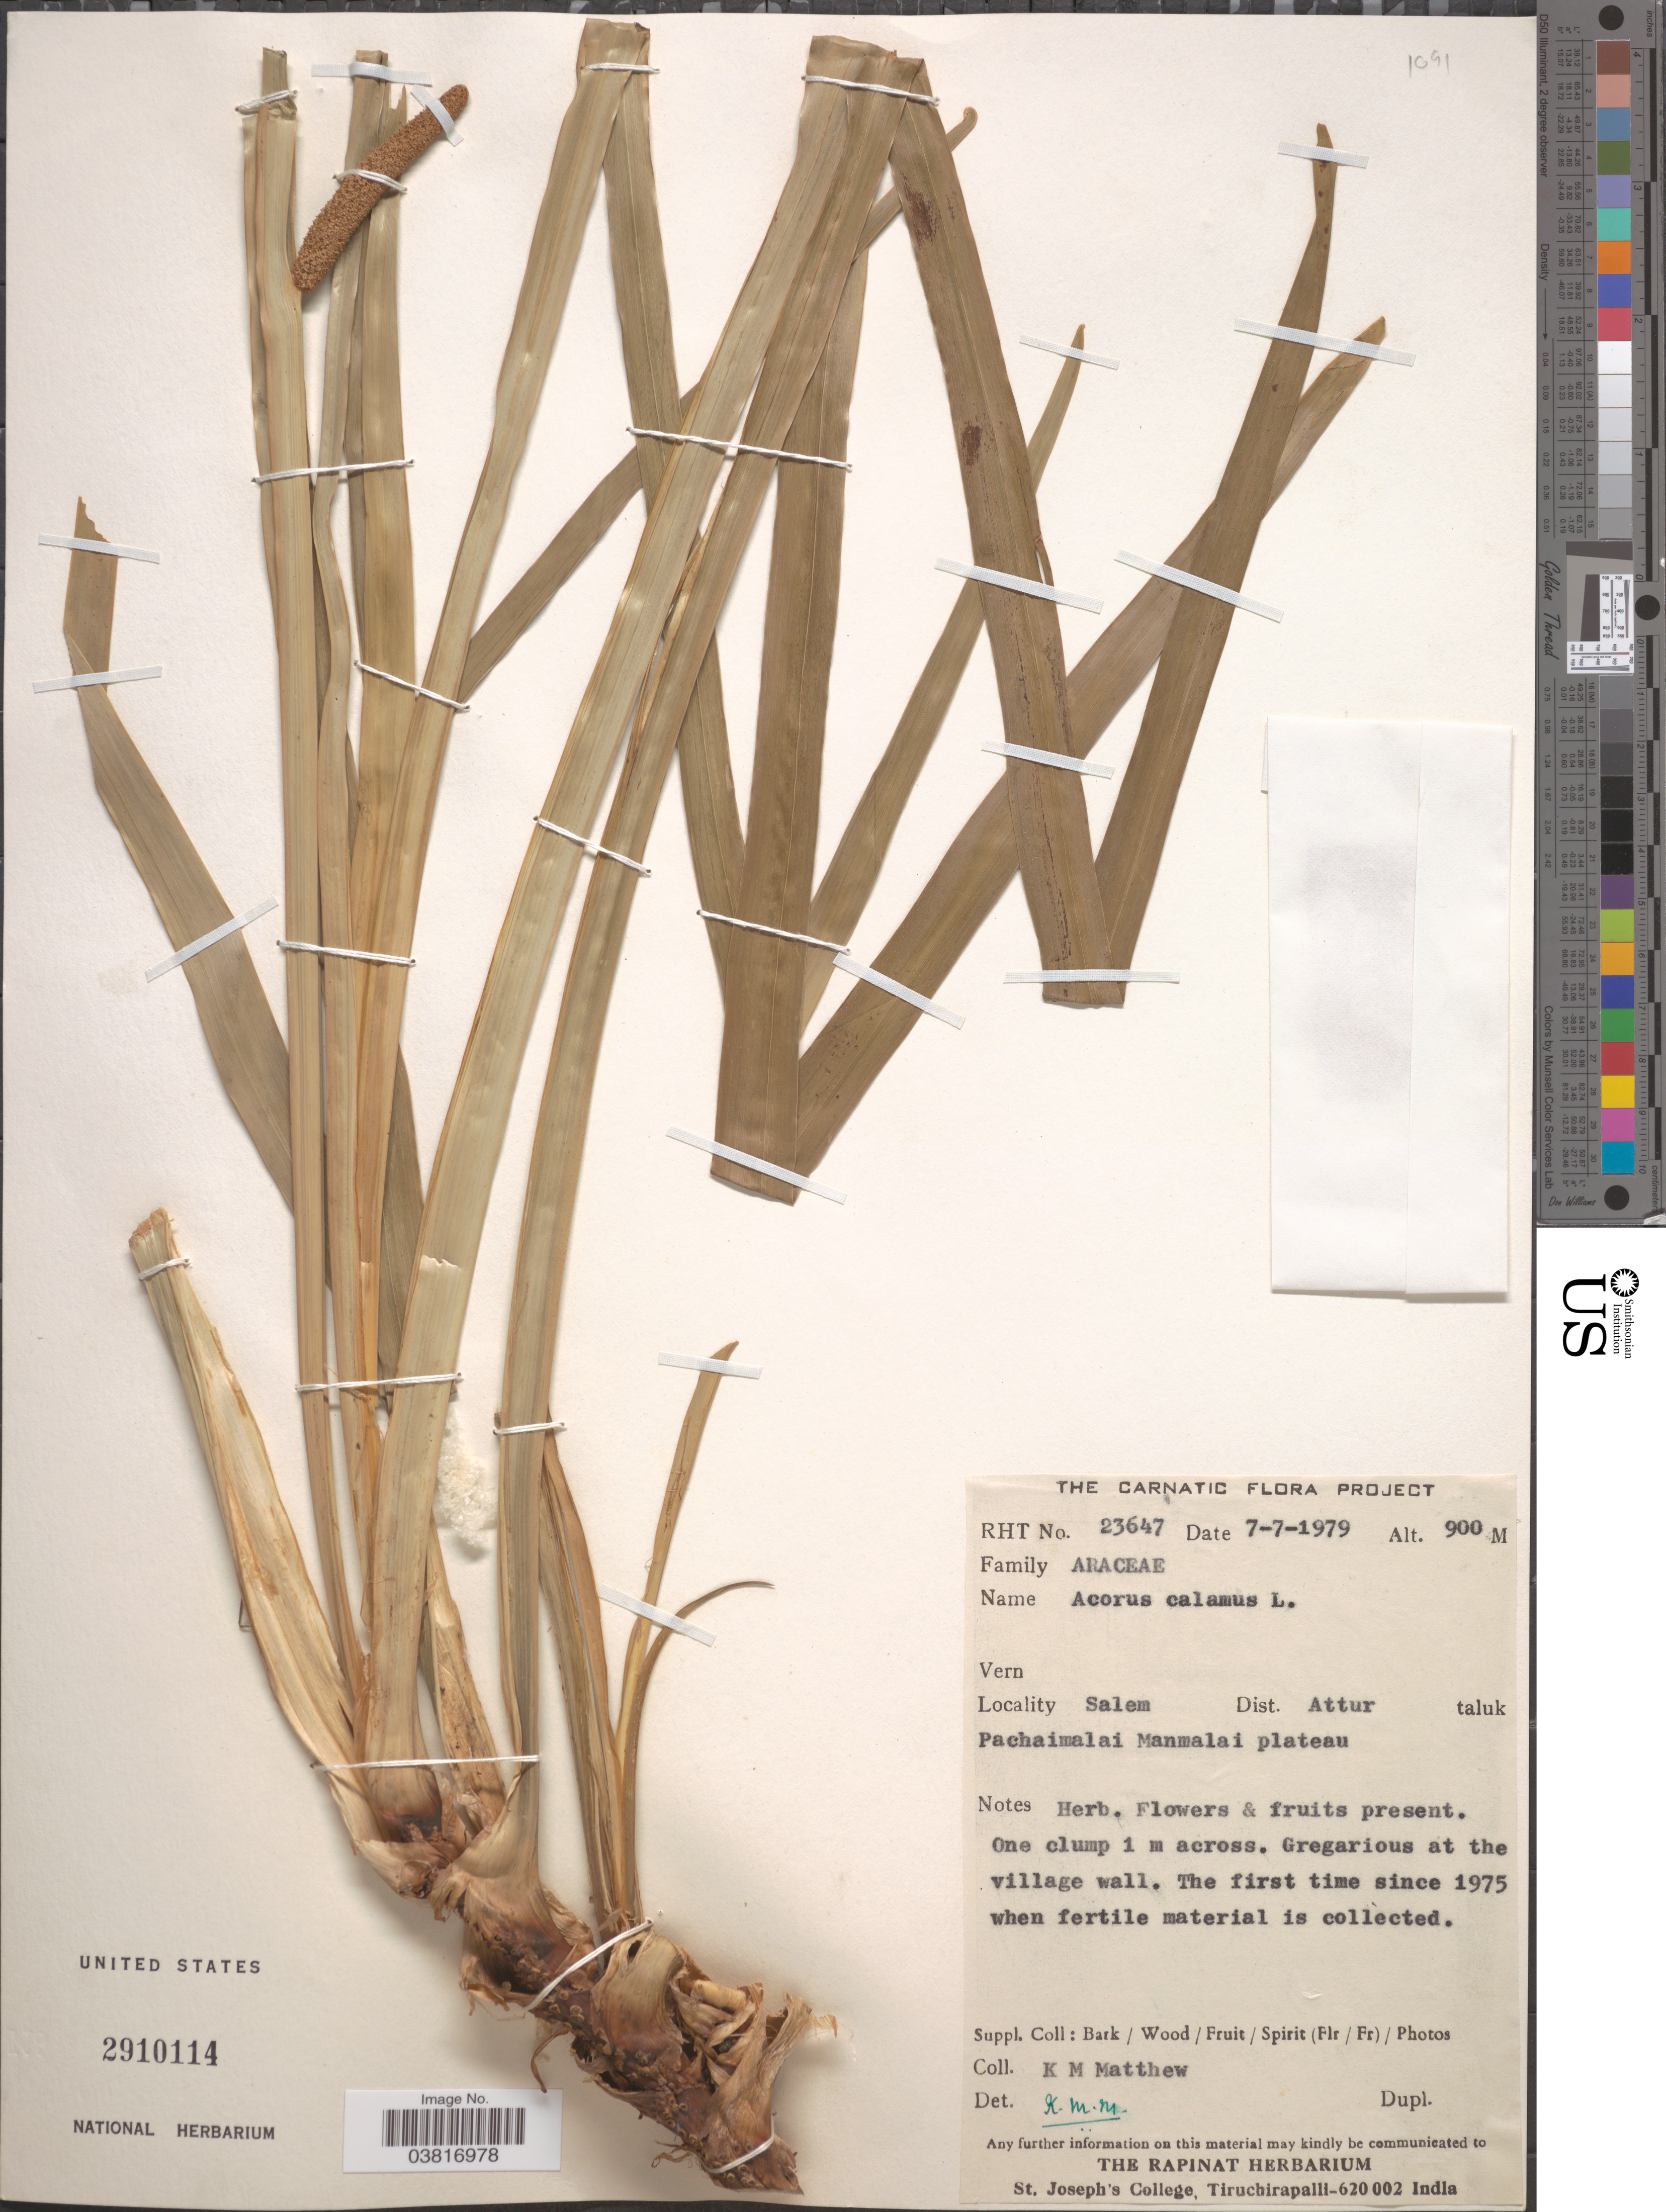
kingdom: Plantae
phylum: Tracheophyta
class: Liliopsida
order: Acorales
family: Acoraceae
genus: Acorus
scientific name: Acorus calamus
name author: L.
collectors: K. M. Matthew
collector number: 23647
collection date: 1979-07-07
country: British Indian Ocean Territory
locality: Salem. Dist. Attur taluk. Pachaimalai Manmalai plateau.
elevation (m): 900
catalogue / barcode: US 2910114